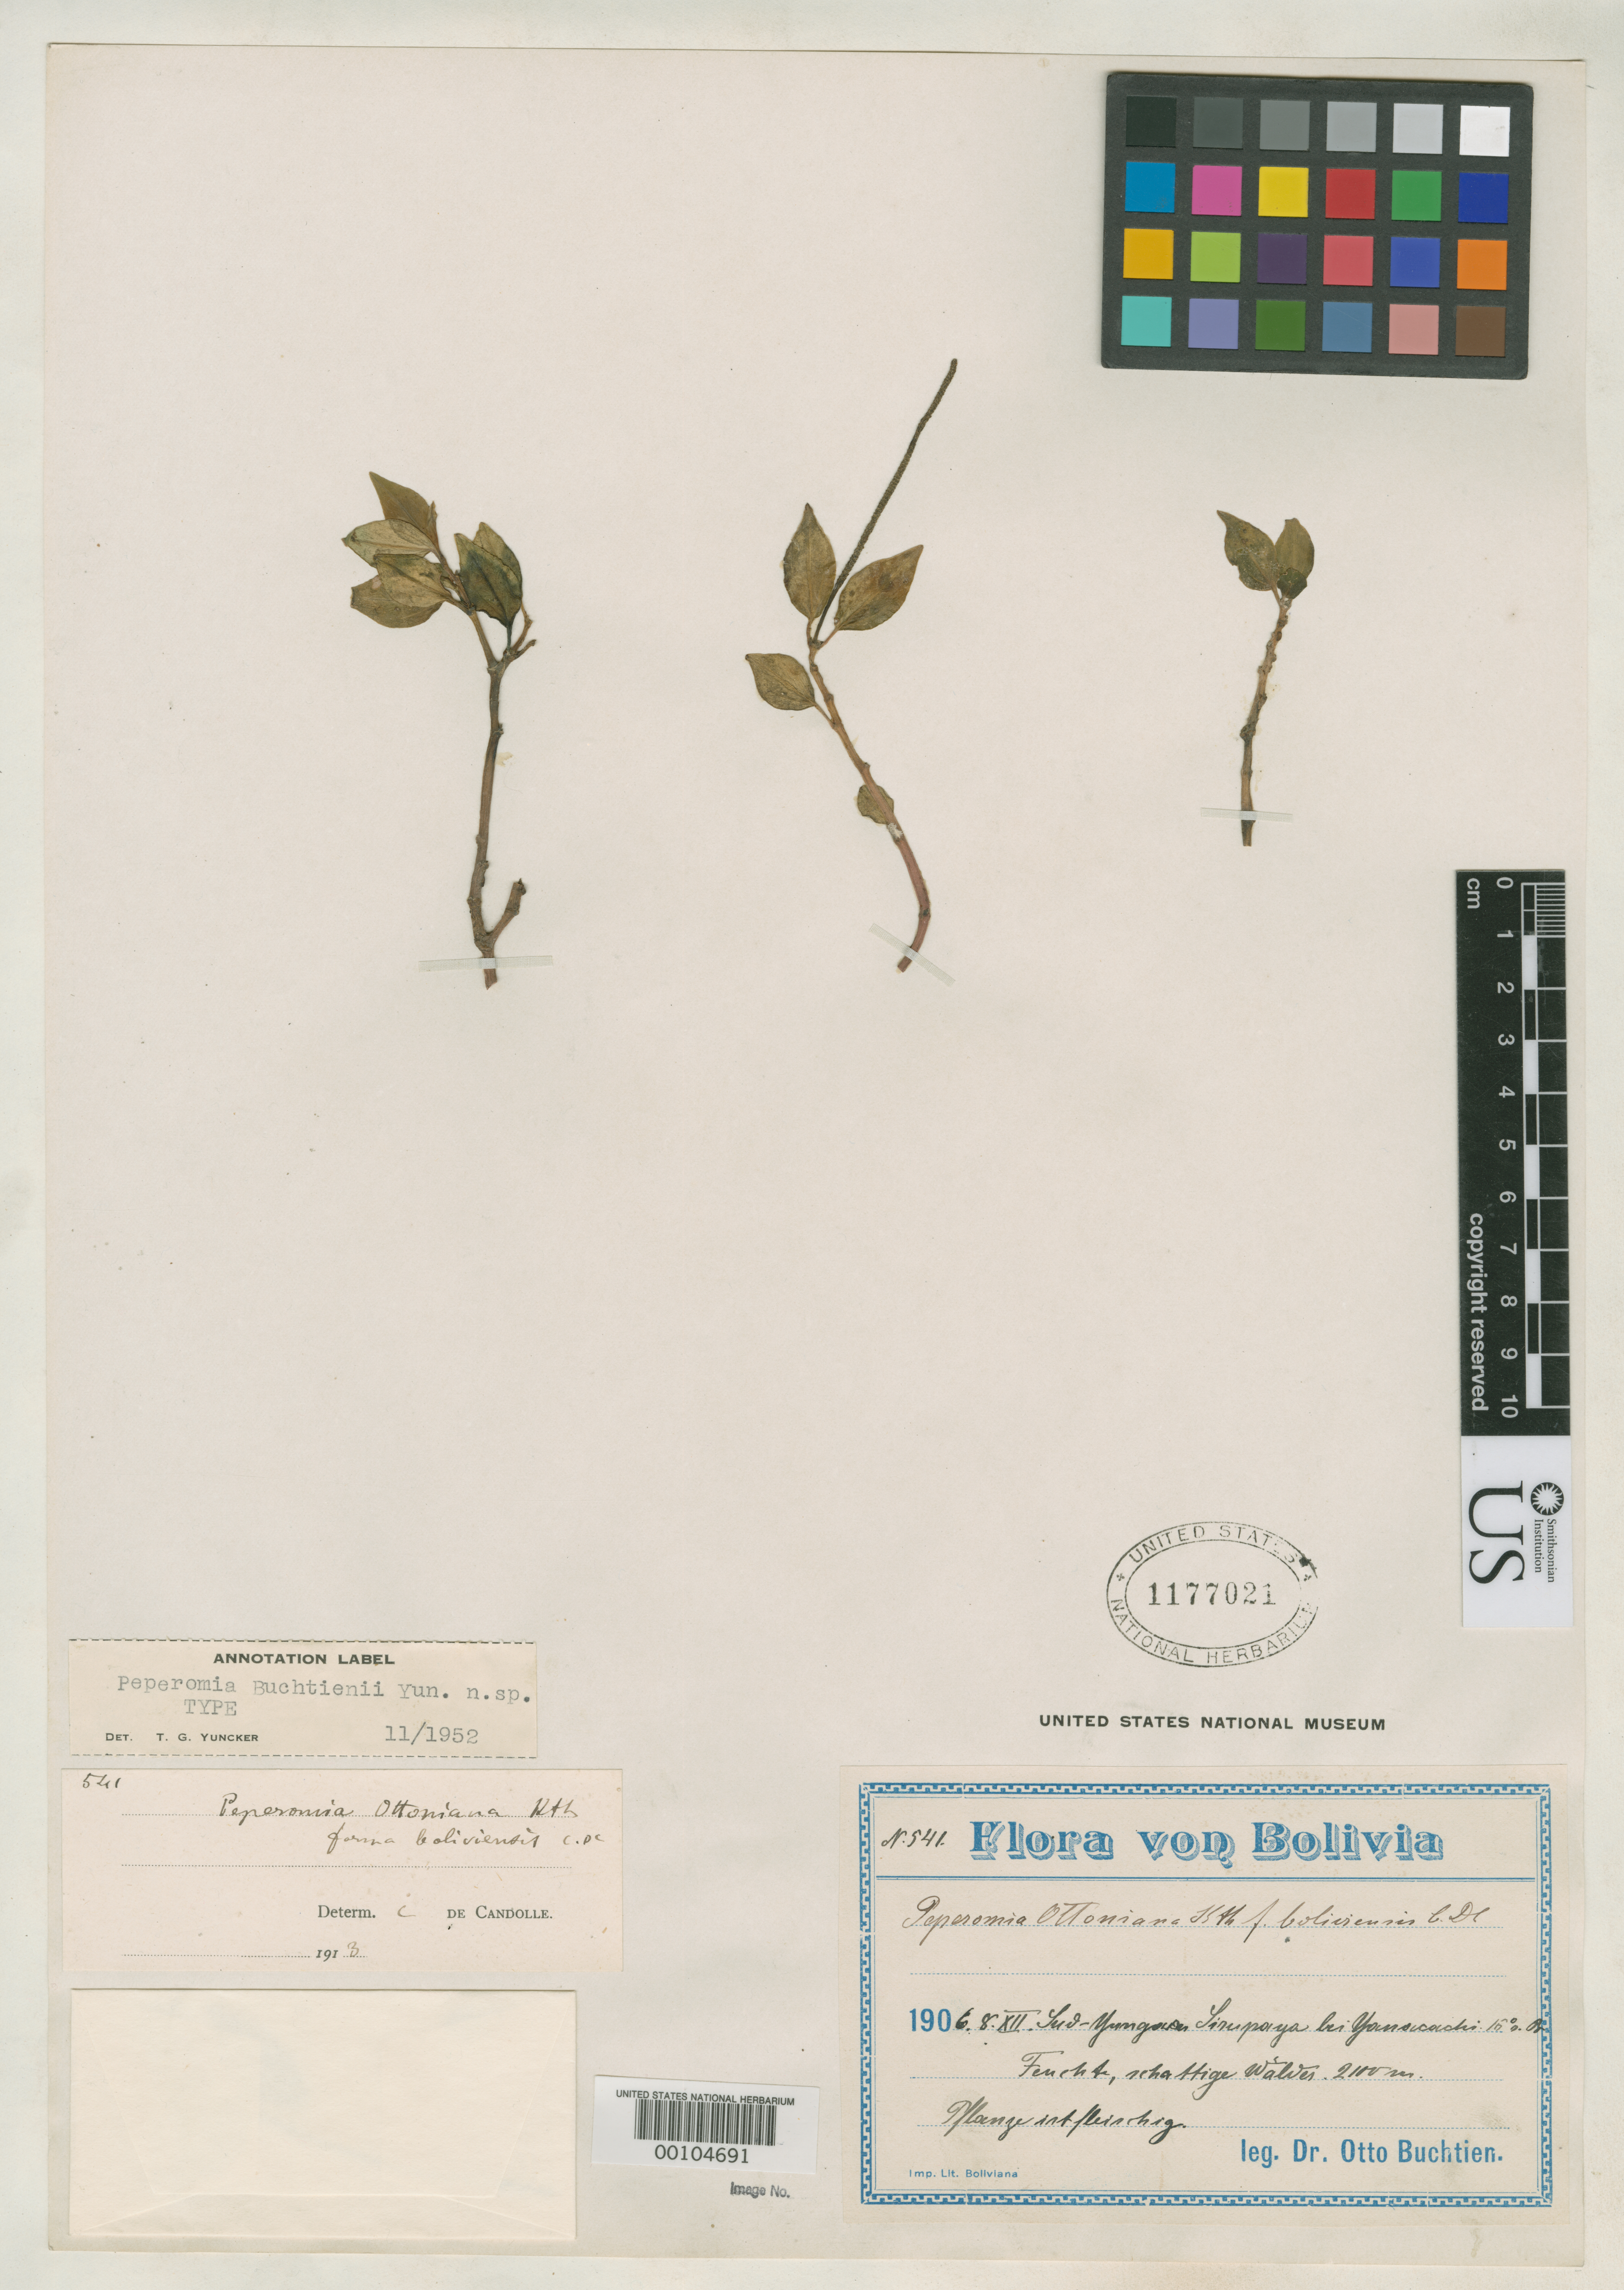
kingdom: Plantae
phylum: Tracheophyta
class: Magnoliopsida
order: Piperales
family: Piperaceae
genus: Peperomia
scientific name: Peperomia ottoniana f. boliviensis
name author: C. DC.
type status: Holotype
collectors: O. Buchtien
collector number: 541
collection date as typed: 08 Dec 1906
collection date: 1906-12-08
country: Bolivia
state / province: La Paz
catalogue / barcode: US 1177021